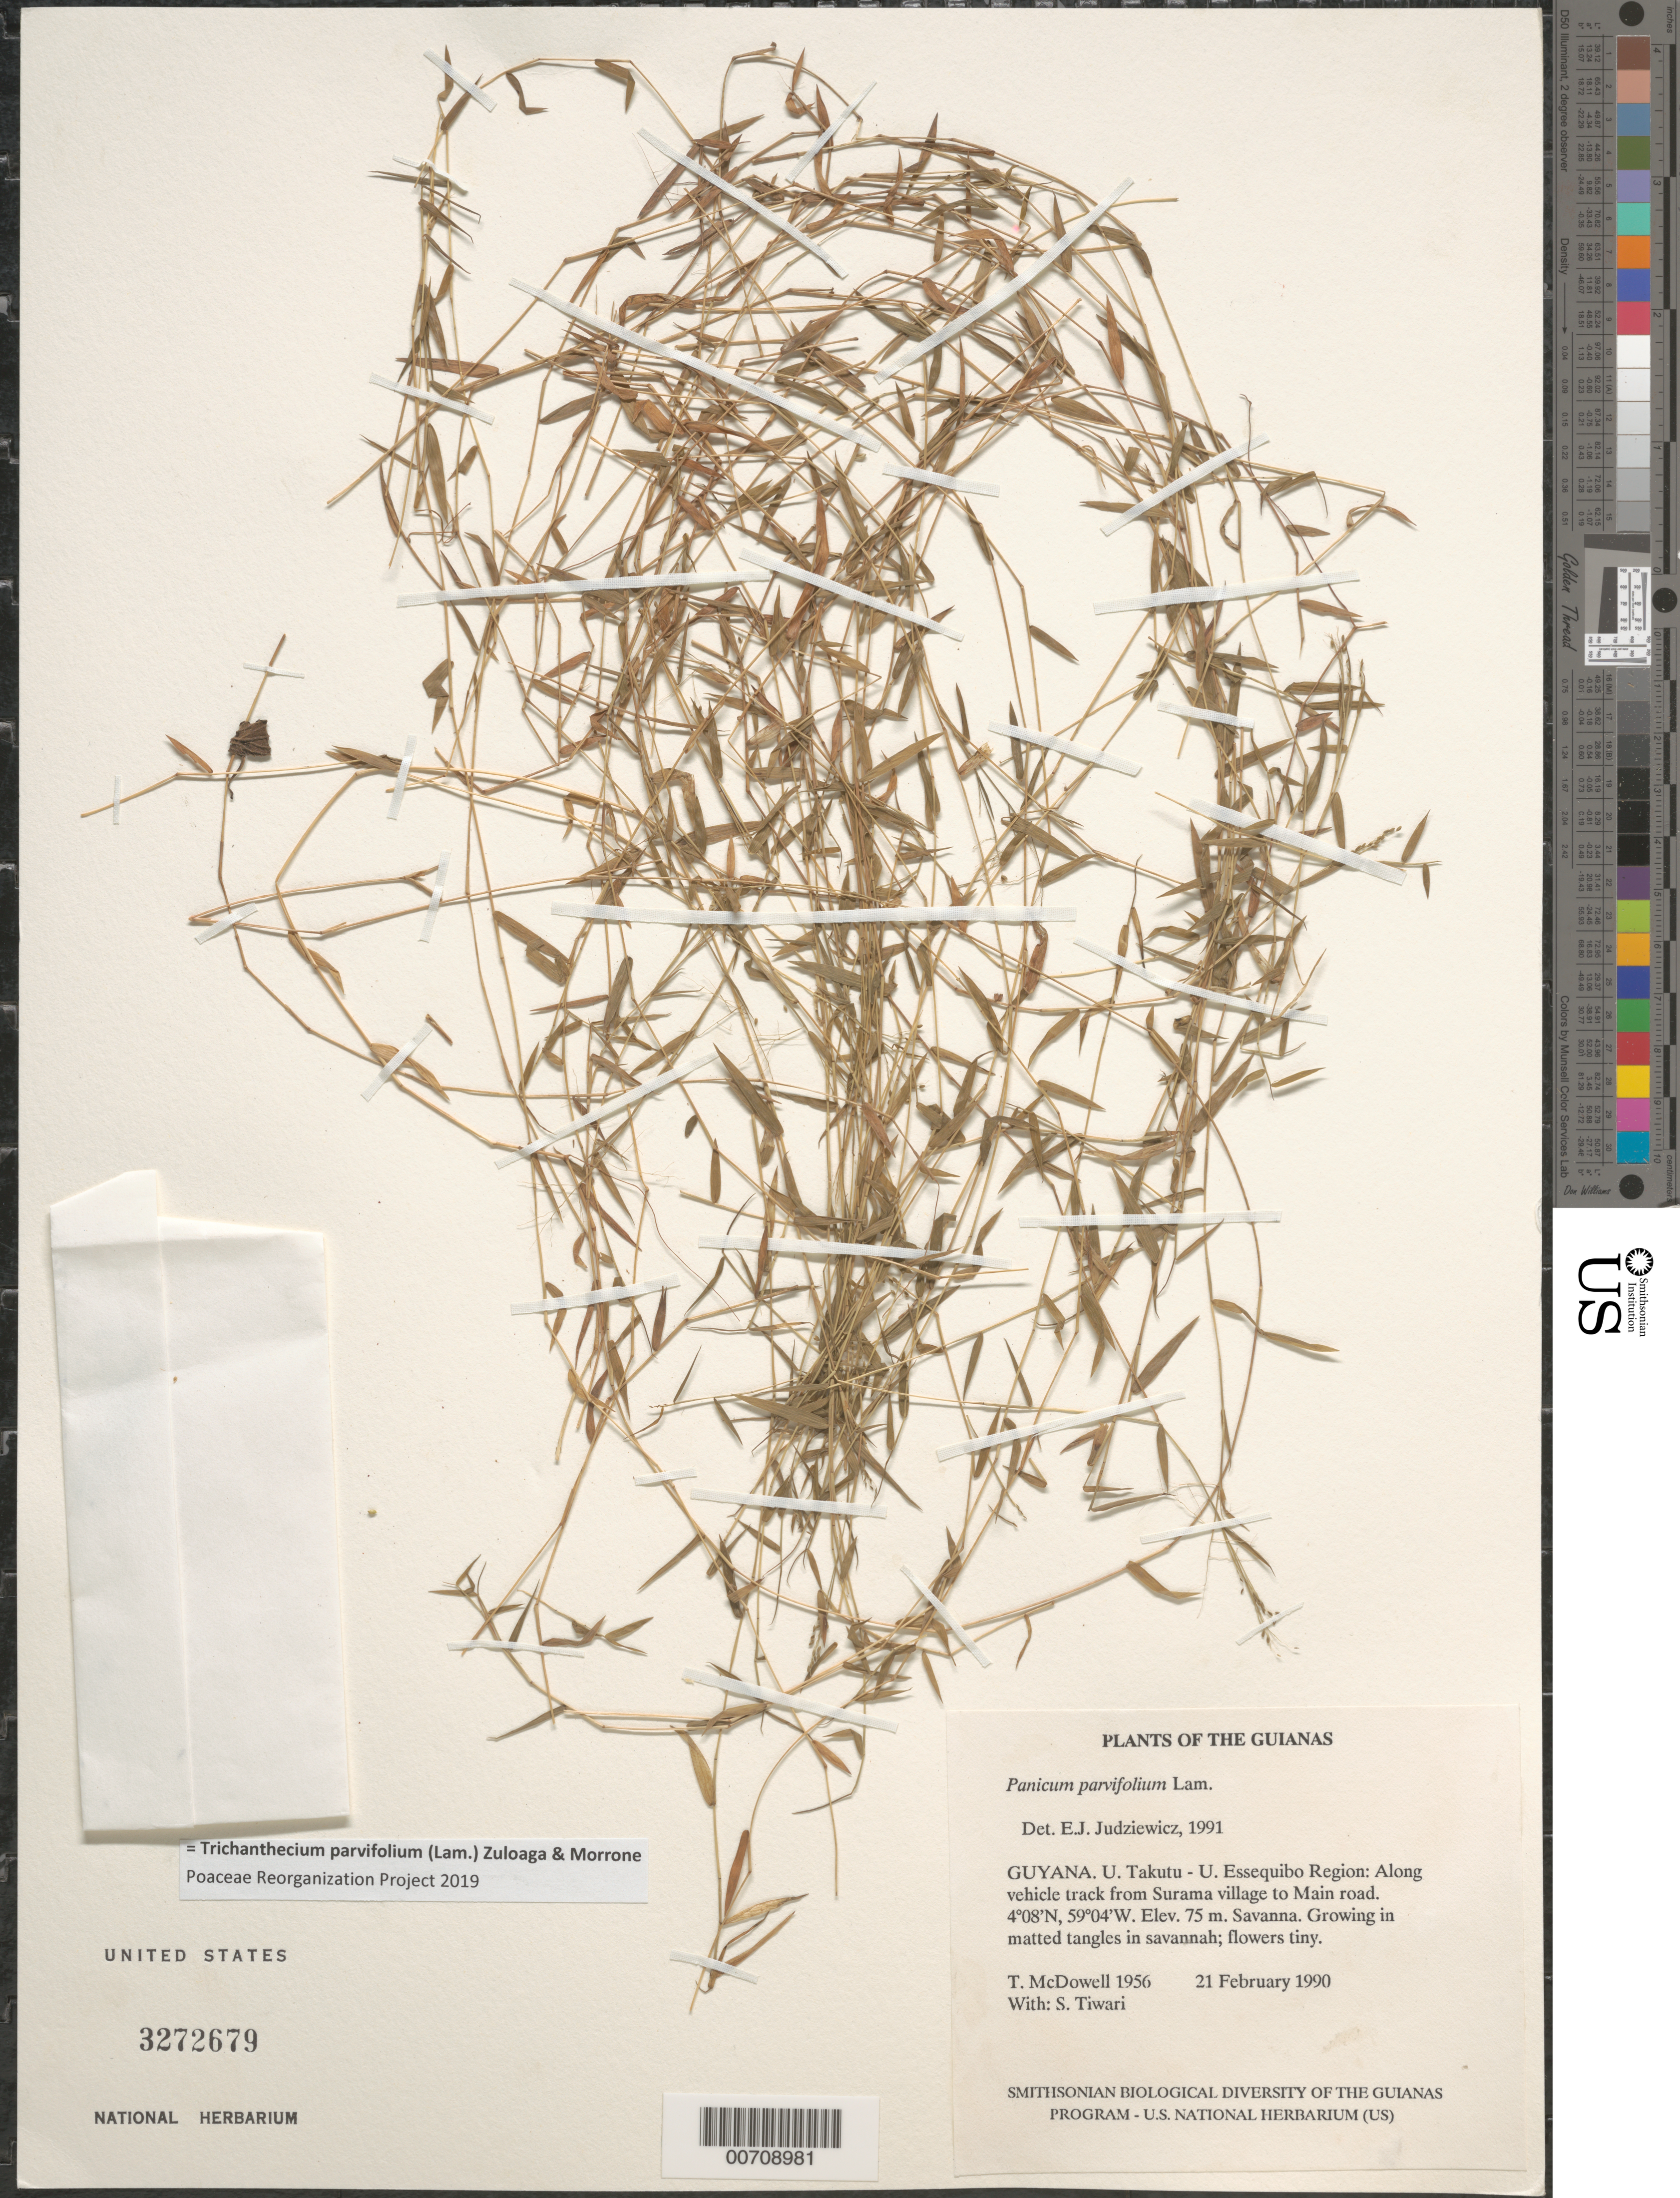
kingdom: Plantae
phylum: Tracheophyta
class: Liliopsida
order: Poales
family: Poaceae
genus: Trichanthecium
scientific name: Trichanthecium parvifolium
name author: (Lam.) Zuloaga & Morrone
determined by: Poaceae Reorganization Project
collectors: T. McDowell & S. Tiwari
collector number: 1956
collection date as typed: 21 February 1990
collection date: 1990-02-21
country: Guyana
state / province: U. Takutu-U. Essequibo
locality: Along vehicle track from Surama Village to Main road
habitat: Savanna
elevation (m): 75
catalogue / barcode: US 3272679